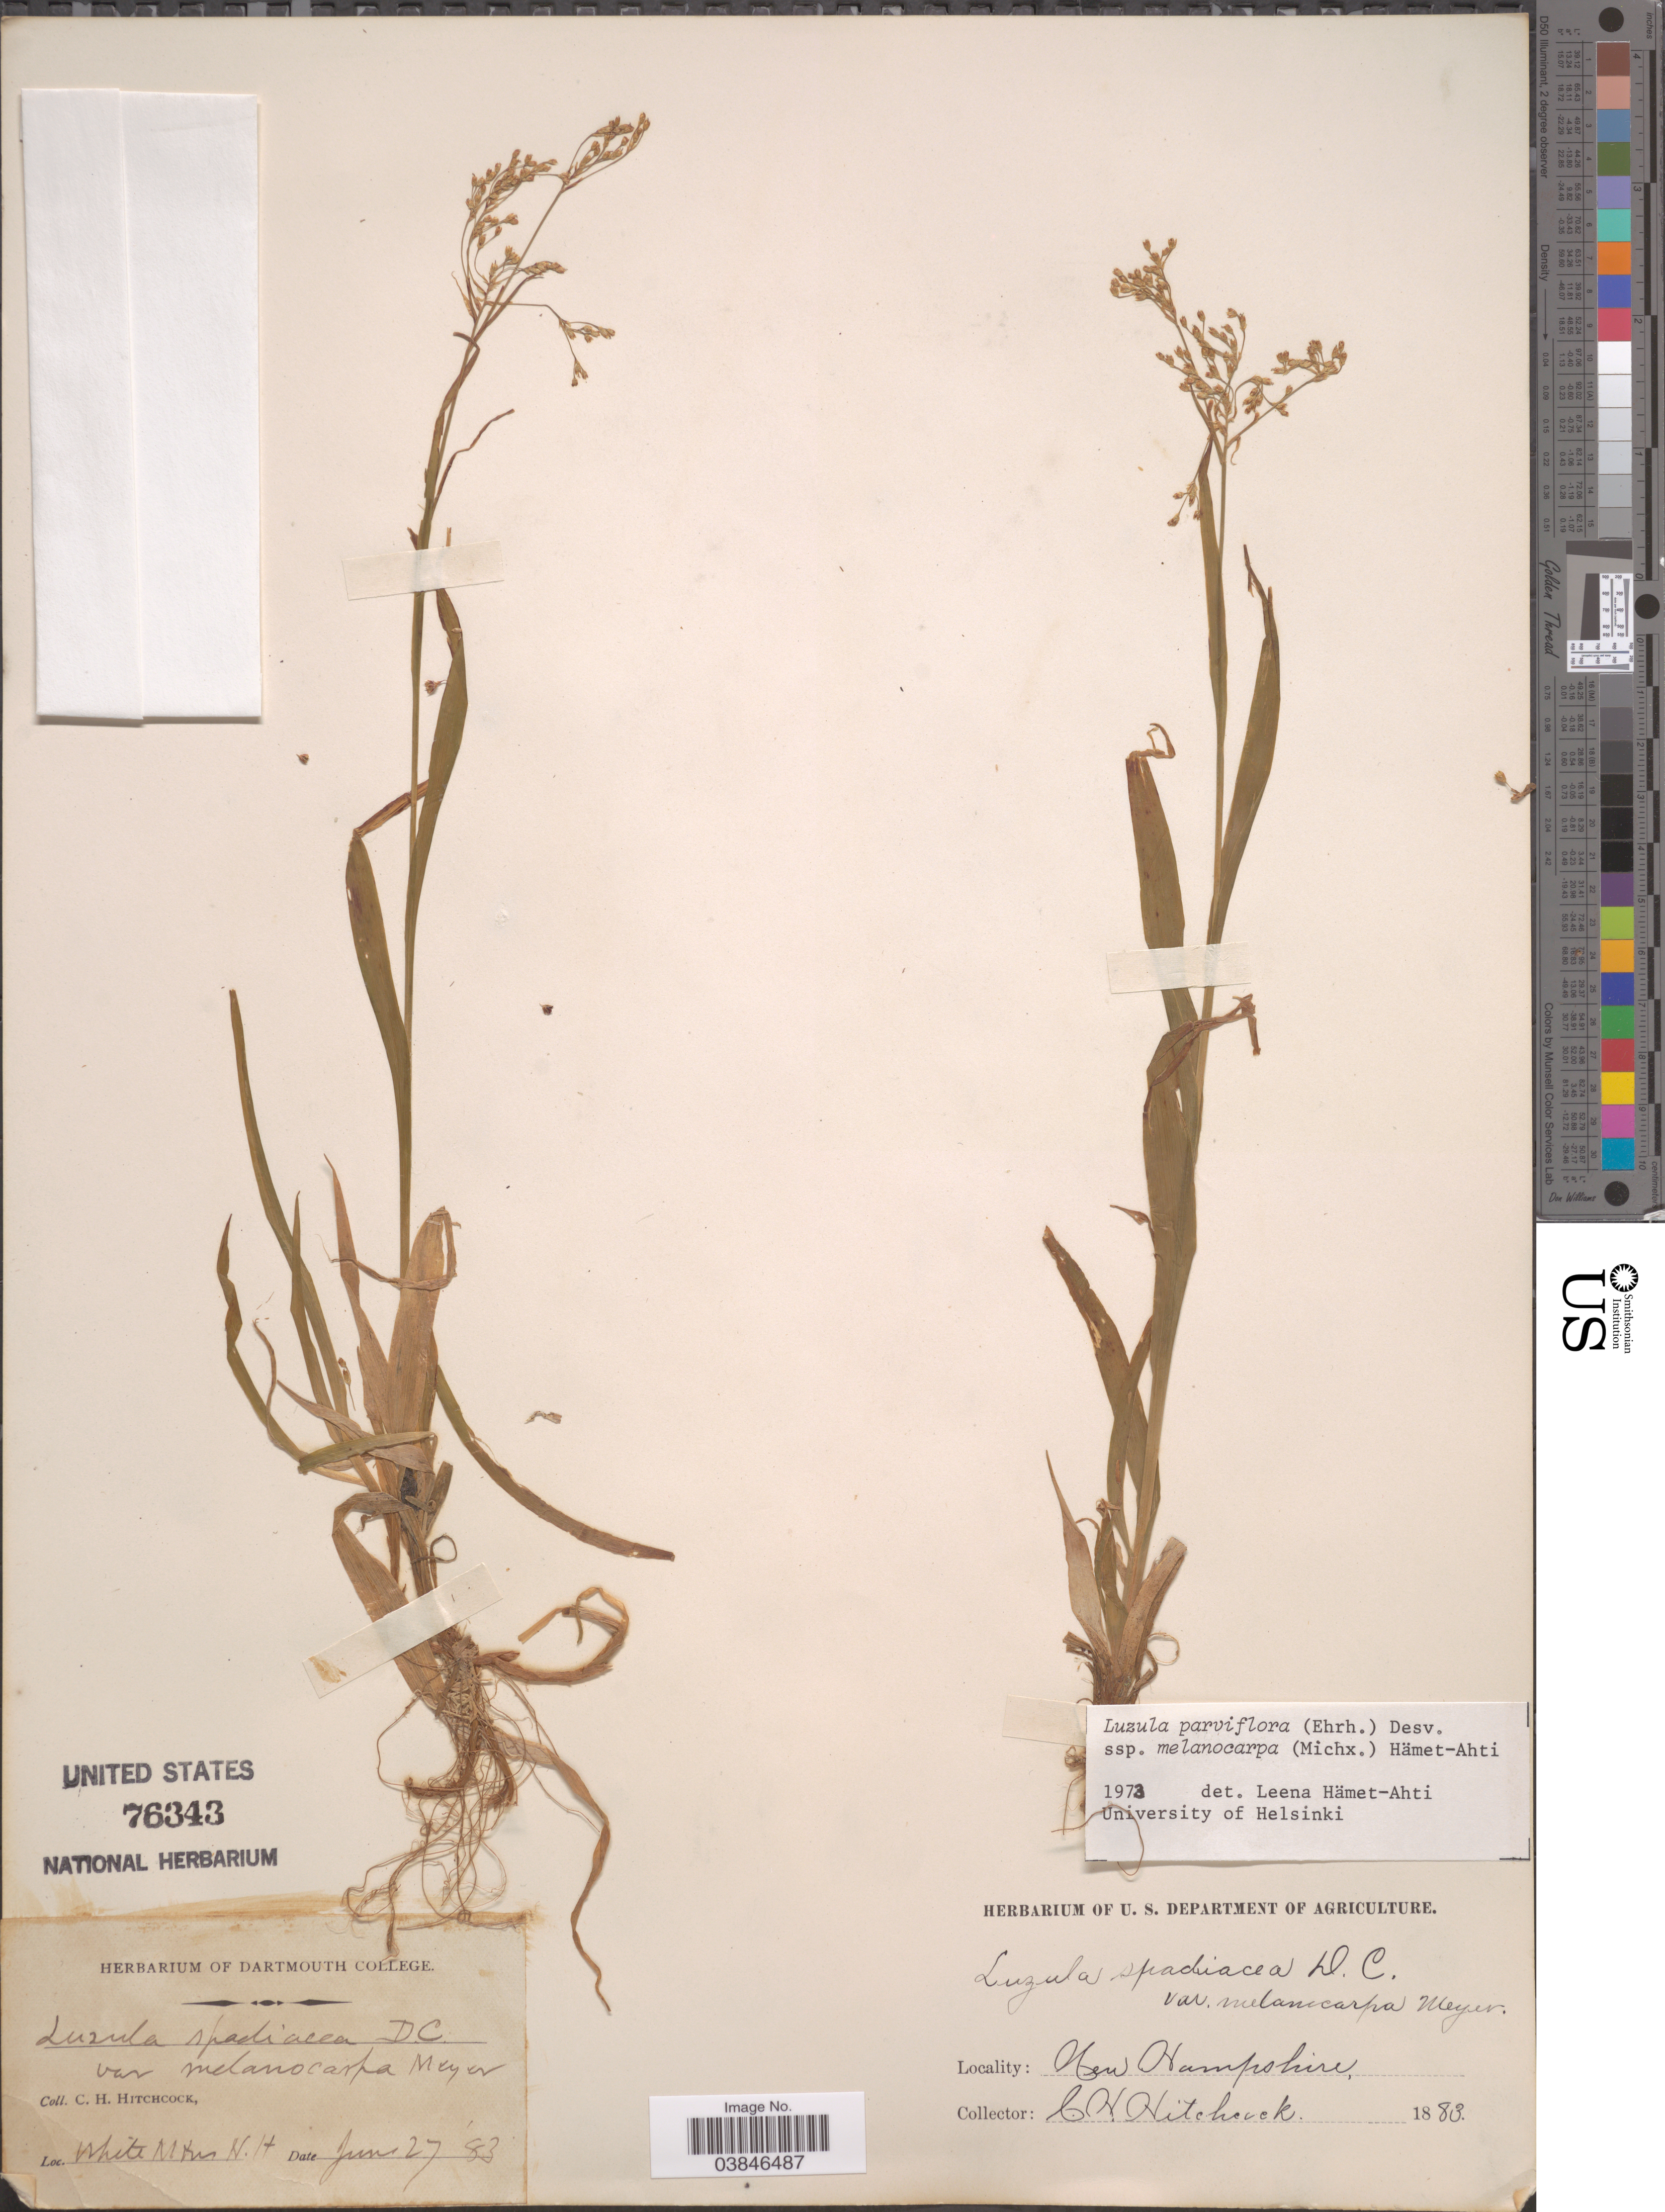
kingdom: Plantae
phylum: Tracheophyta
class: Liliopsida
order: Poales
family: Juncaceae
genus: Luzula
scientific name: Luzula parviflora subsp. melanocarpa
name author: Desv.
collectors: C. Hitchcock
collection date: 1883-06-27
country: United States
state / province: New Hampshire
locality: White Mtns.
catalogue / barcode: US 76343